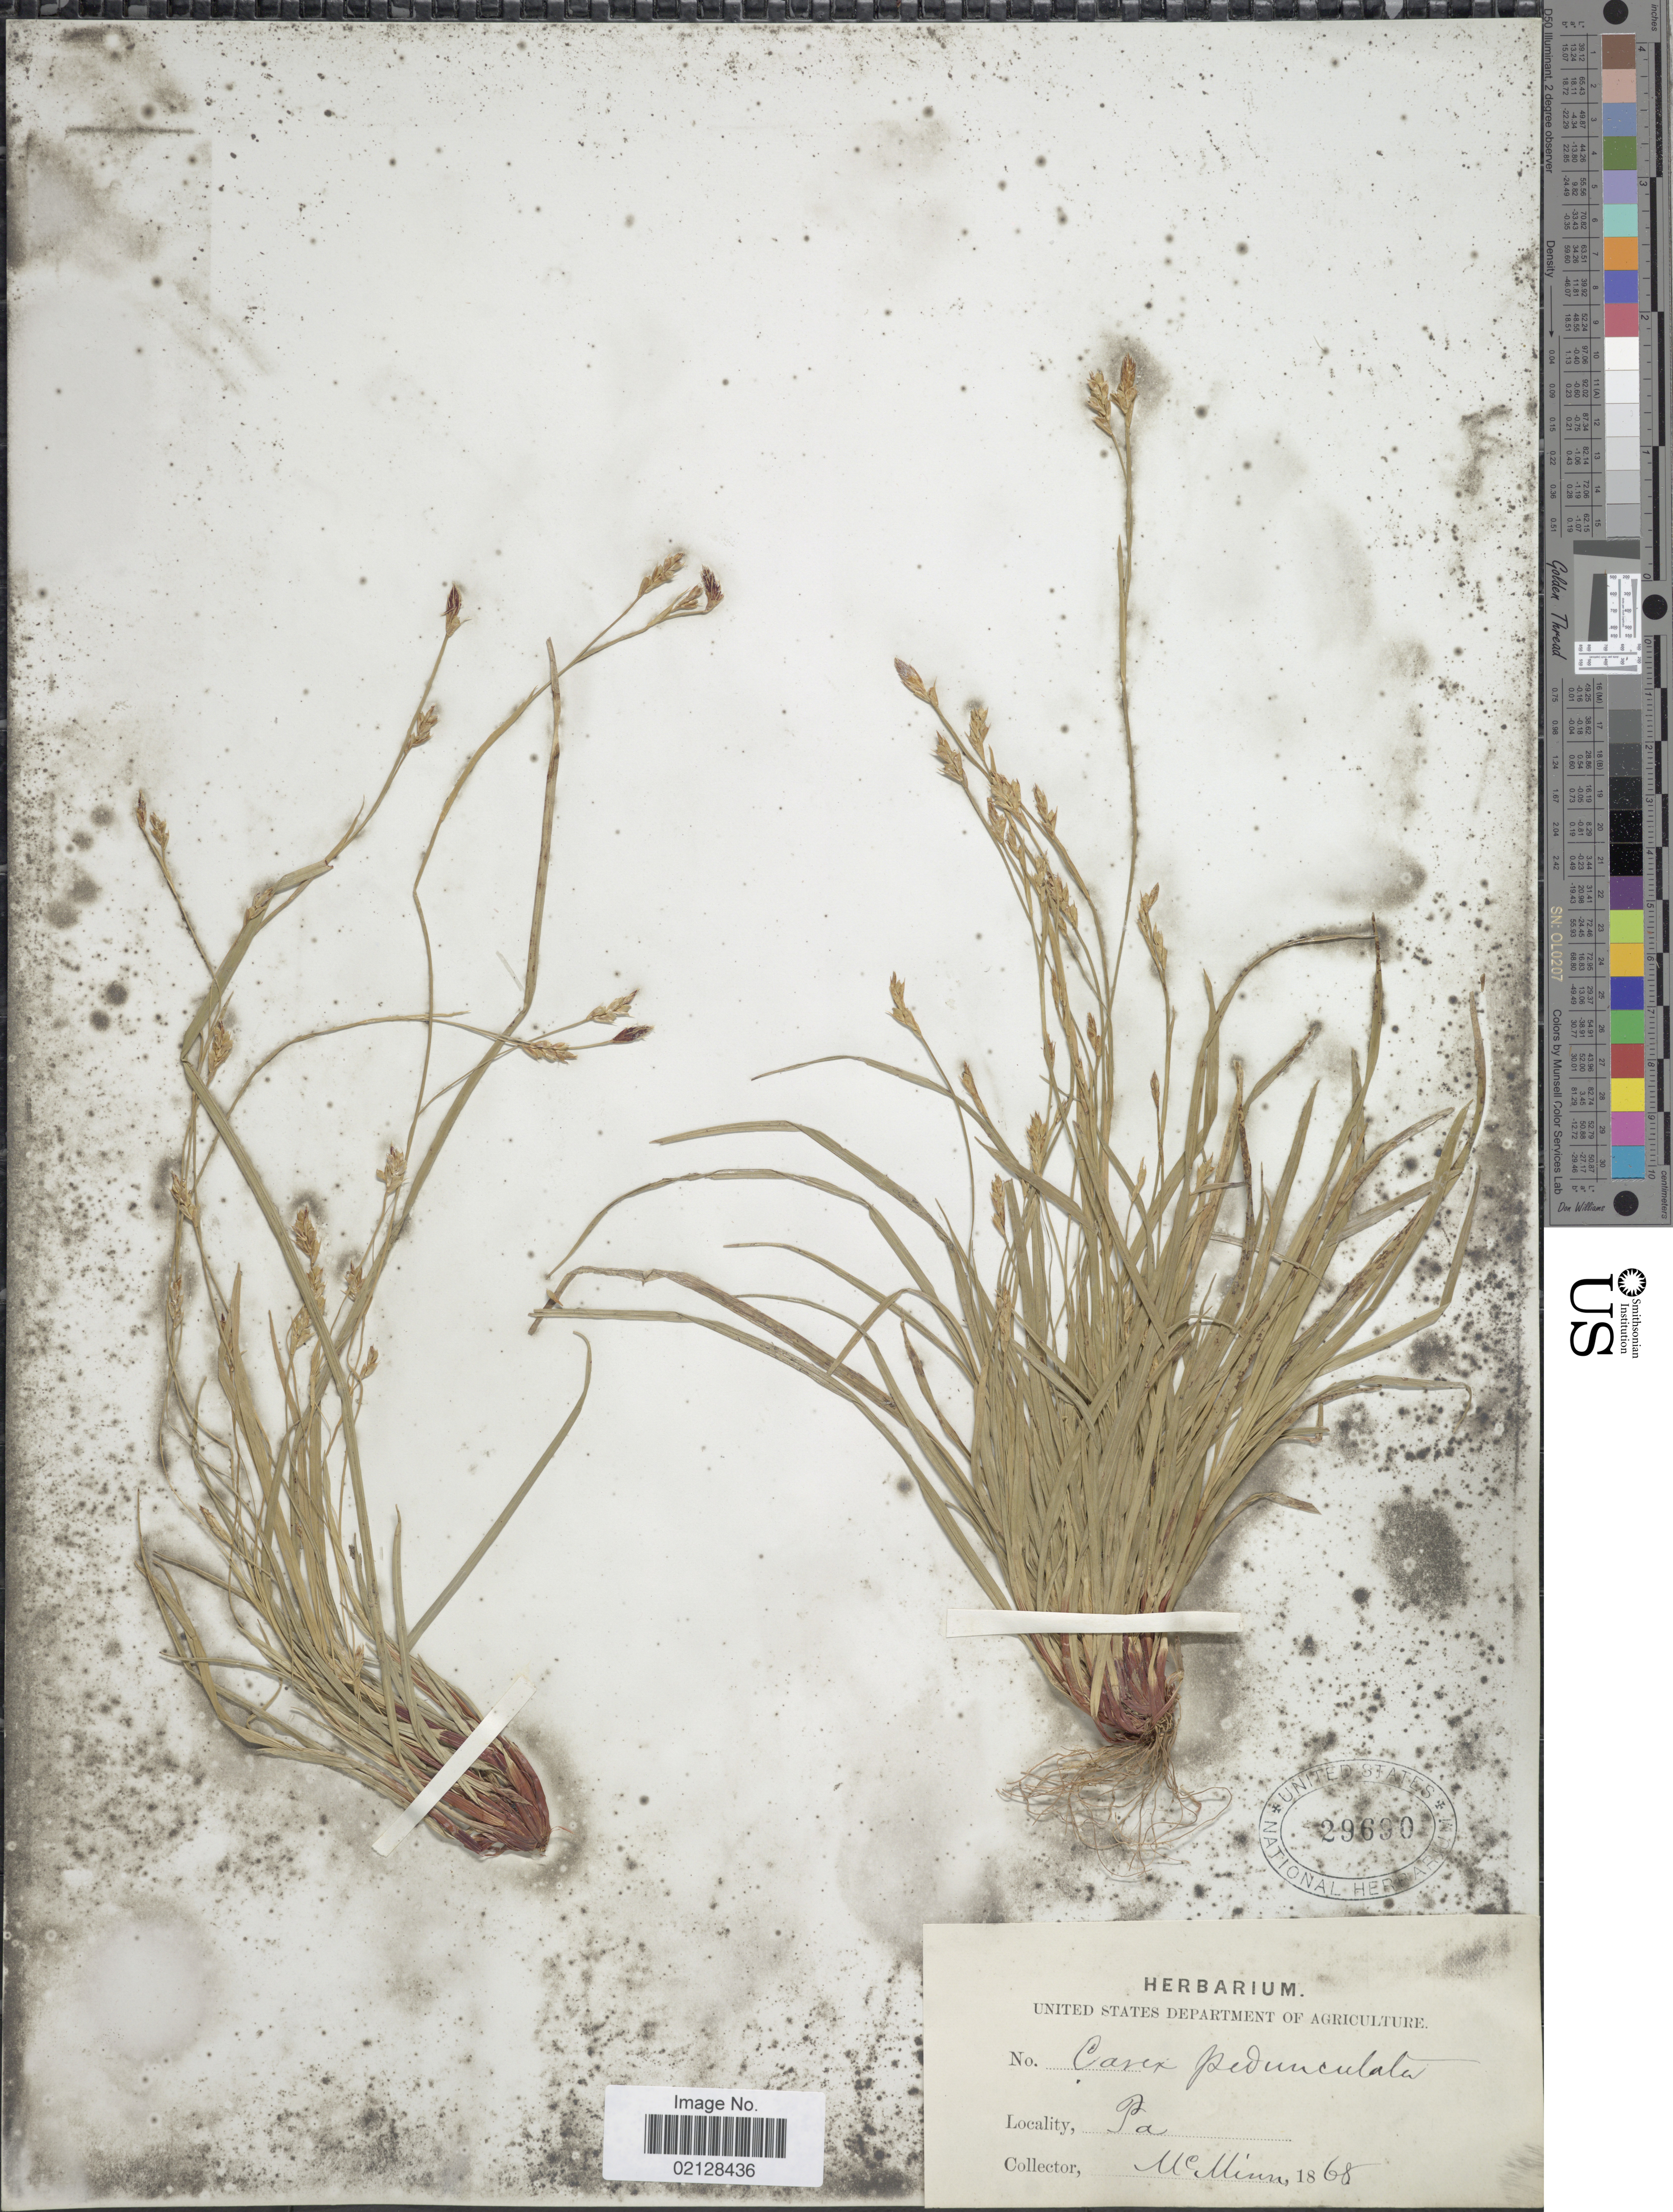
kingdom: Plantae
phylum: Tracheophyta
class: Liliopsida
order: Poales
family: Cyperaceae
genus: Carex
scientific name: Carex pedunculata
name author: Muhl. ex Willd.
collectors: McMinn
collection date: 1868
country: United States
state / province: Pennsylvania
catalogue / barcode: US 29690